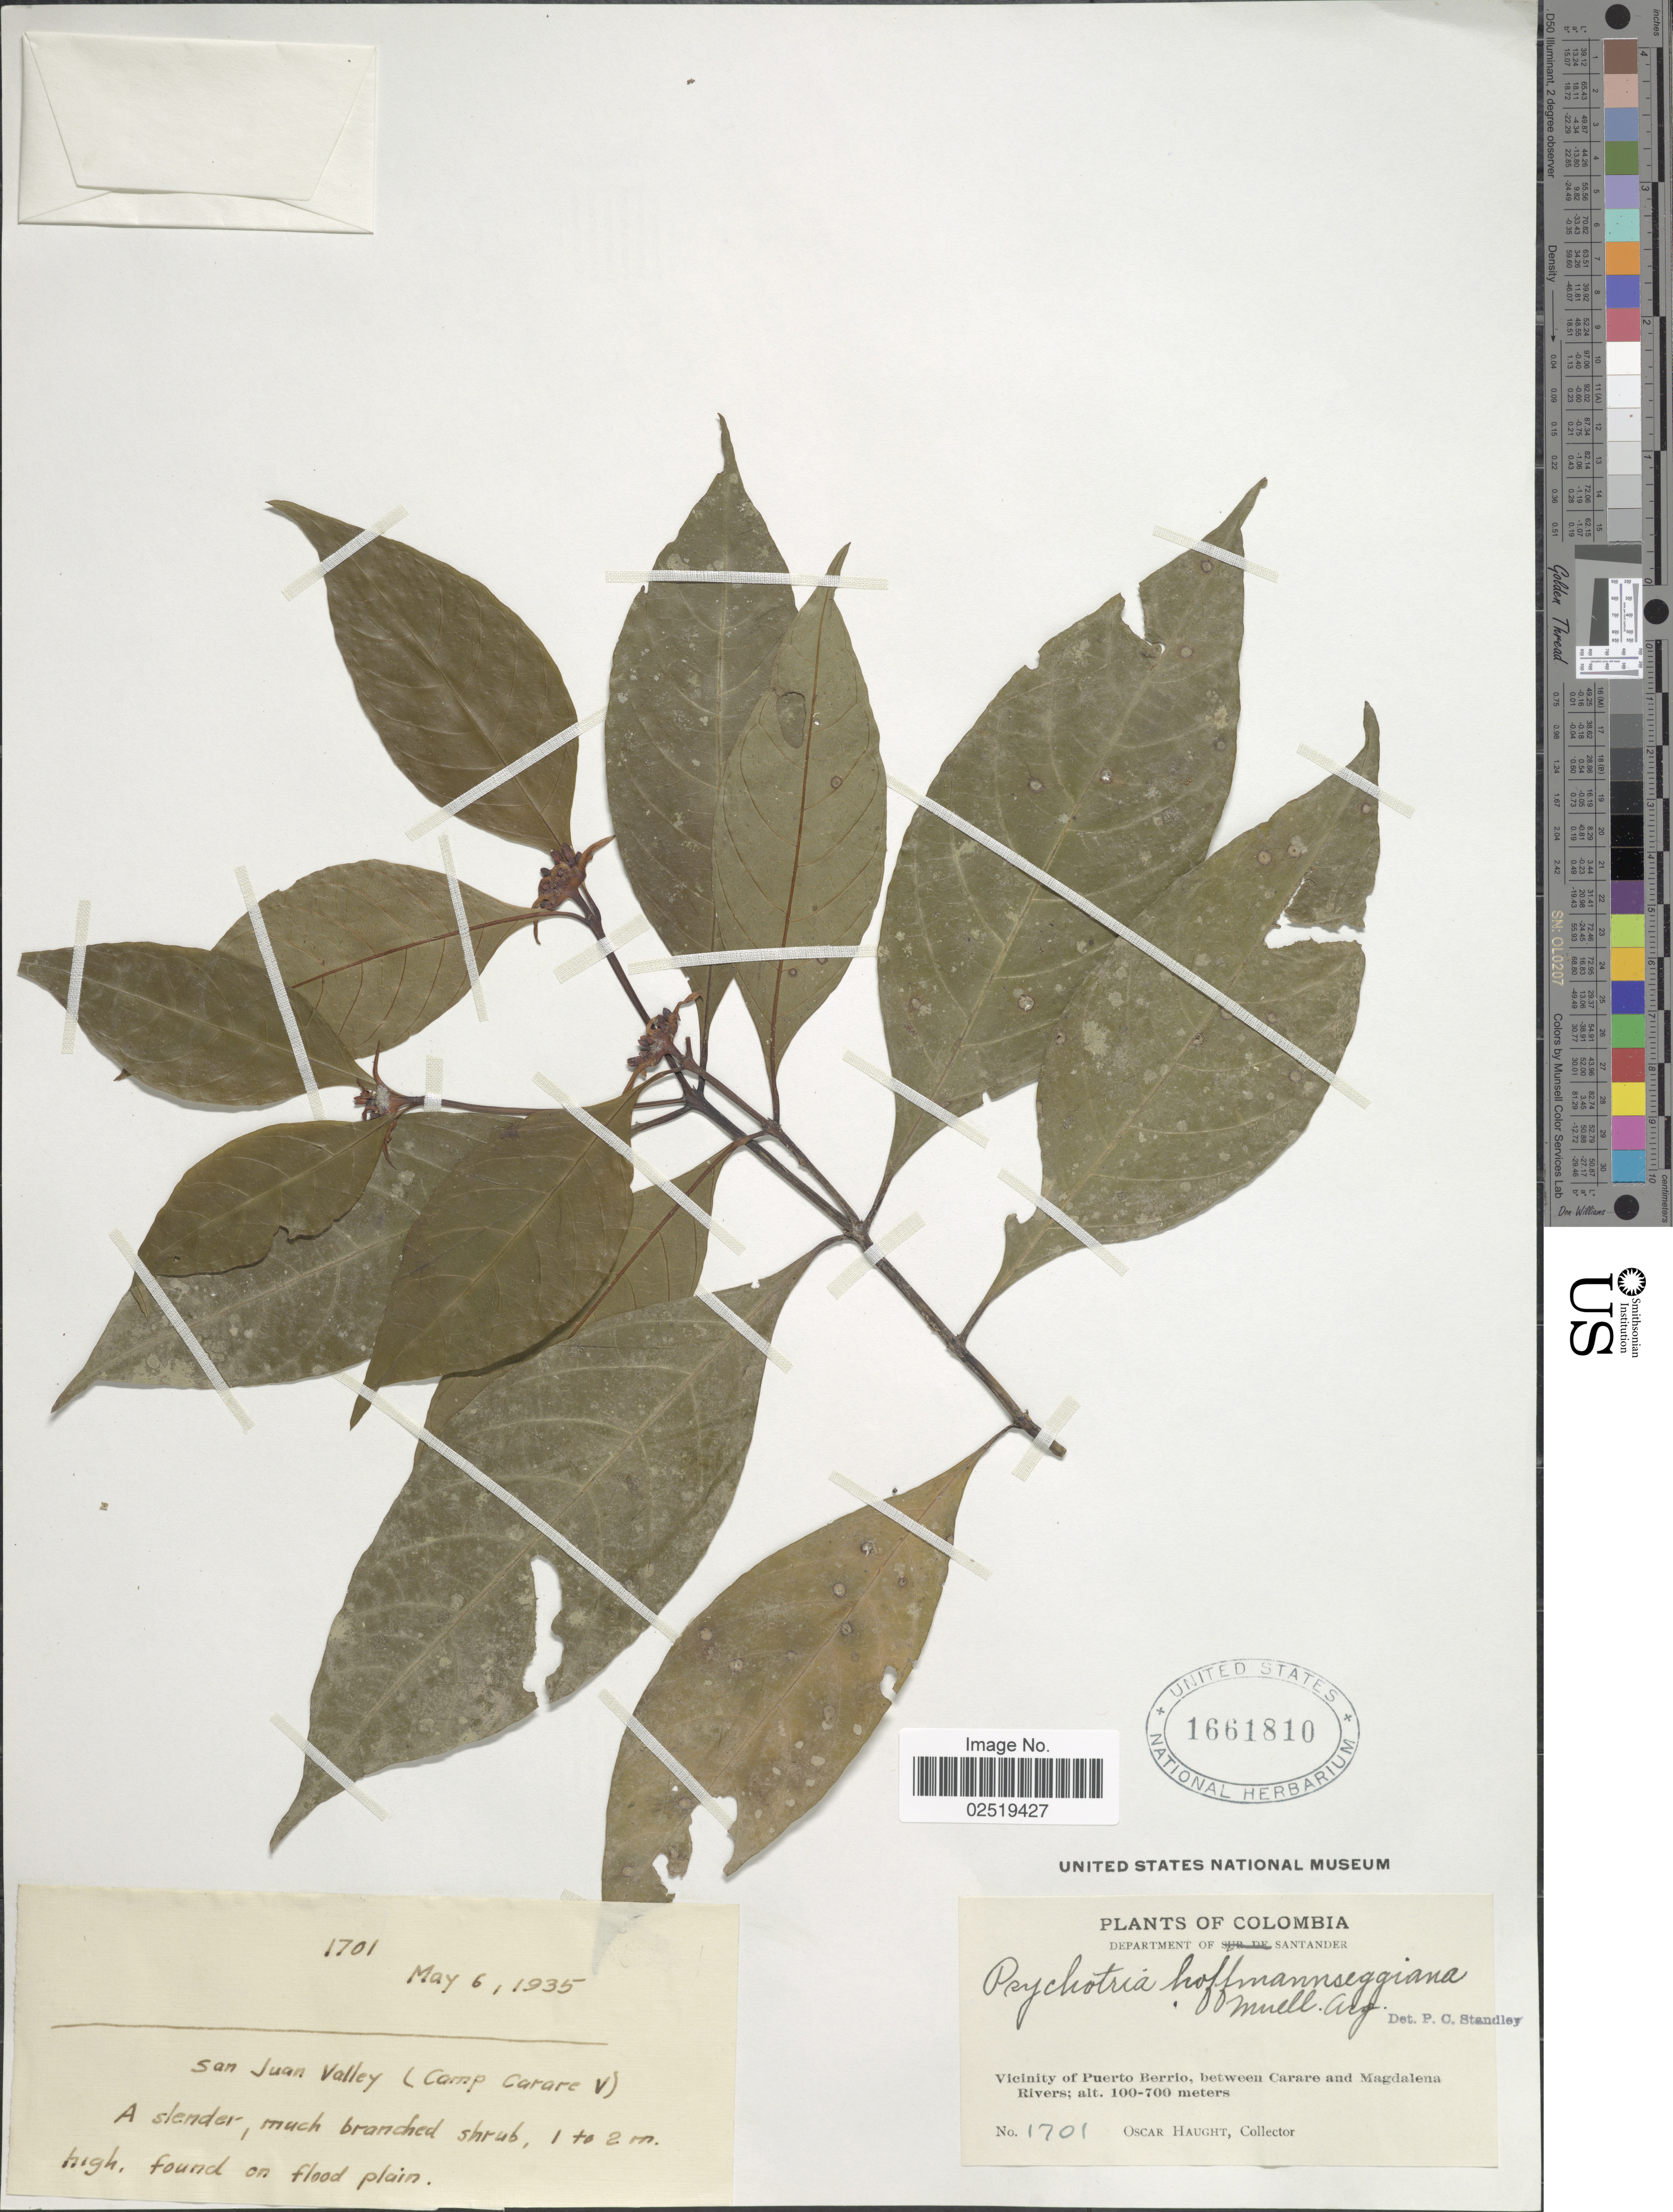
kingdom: Plantae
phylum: Tracheophyta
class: Magnoliopsida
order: Gentianales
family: Rubiaceae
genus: Psychotria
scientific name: Psychotria hoffmannseggiana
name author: (Willd. ex Roem. & Schult.) Müll. Arg.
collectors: O. L. Haught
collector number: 1701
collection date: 1935-05-06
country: Colombia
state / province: Santander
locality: Vicinity of Puerto Berrio, between Carare and Magdalena Rivers, San Juan Valley (Camp Carare V), high flood plain.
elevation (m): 100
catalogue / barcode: US 1661810